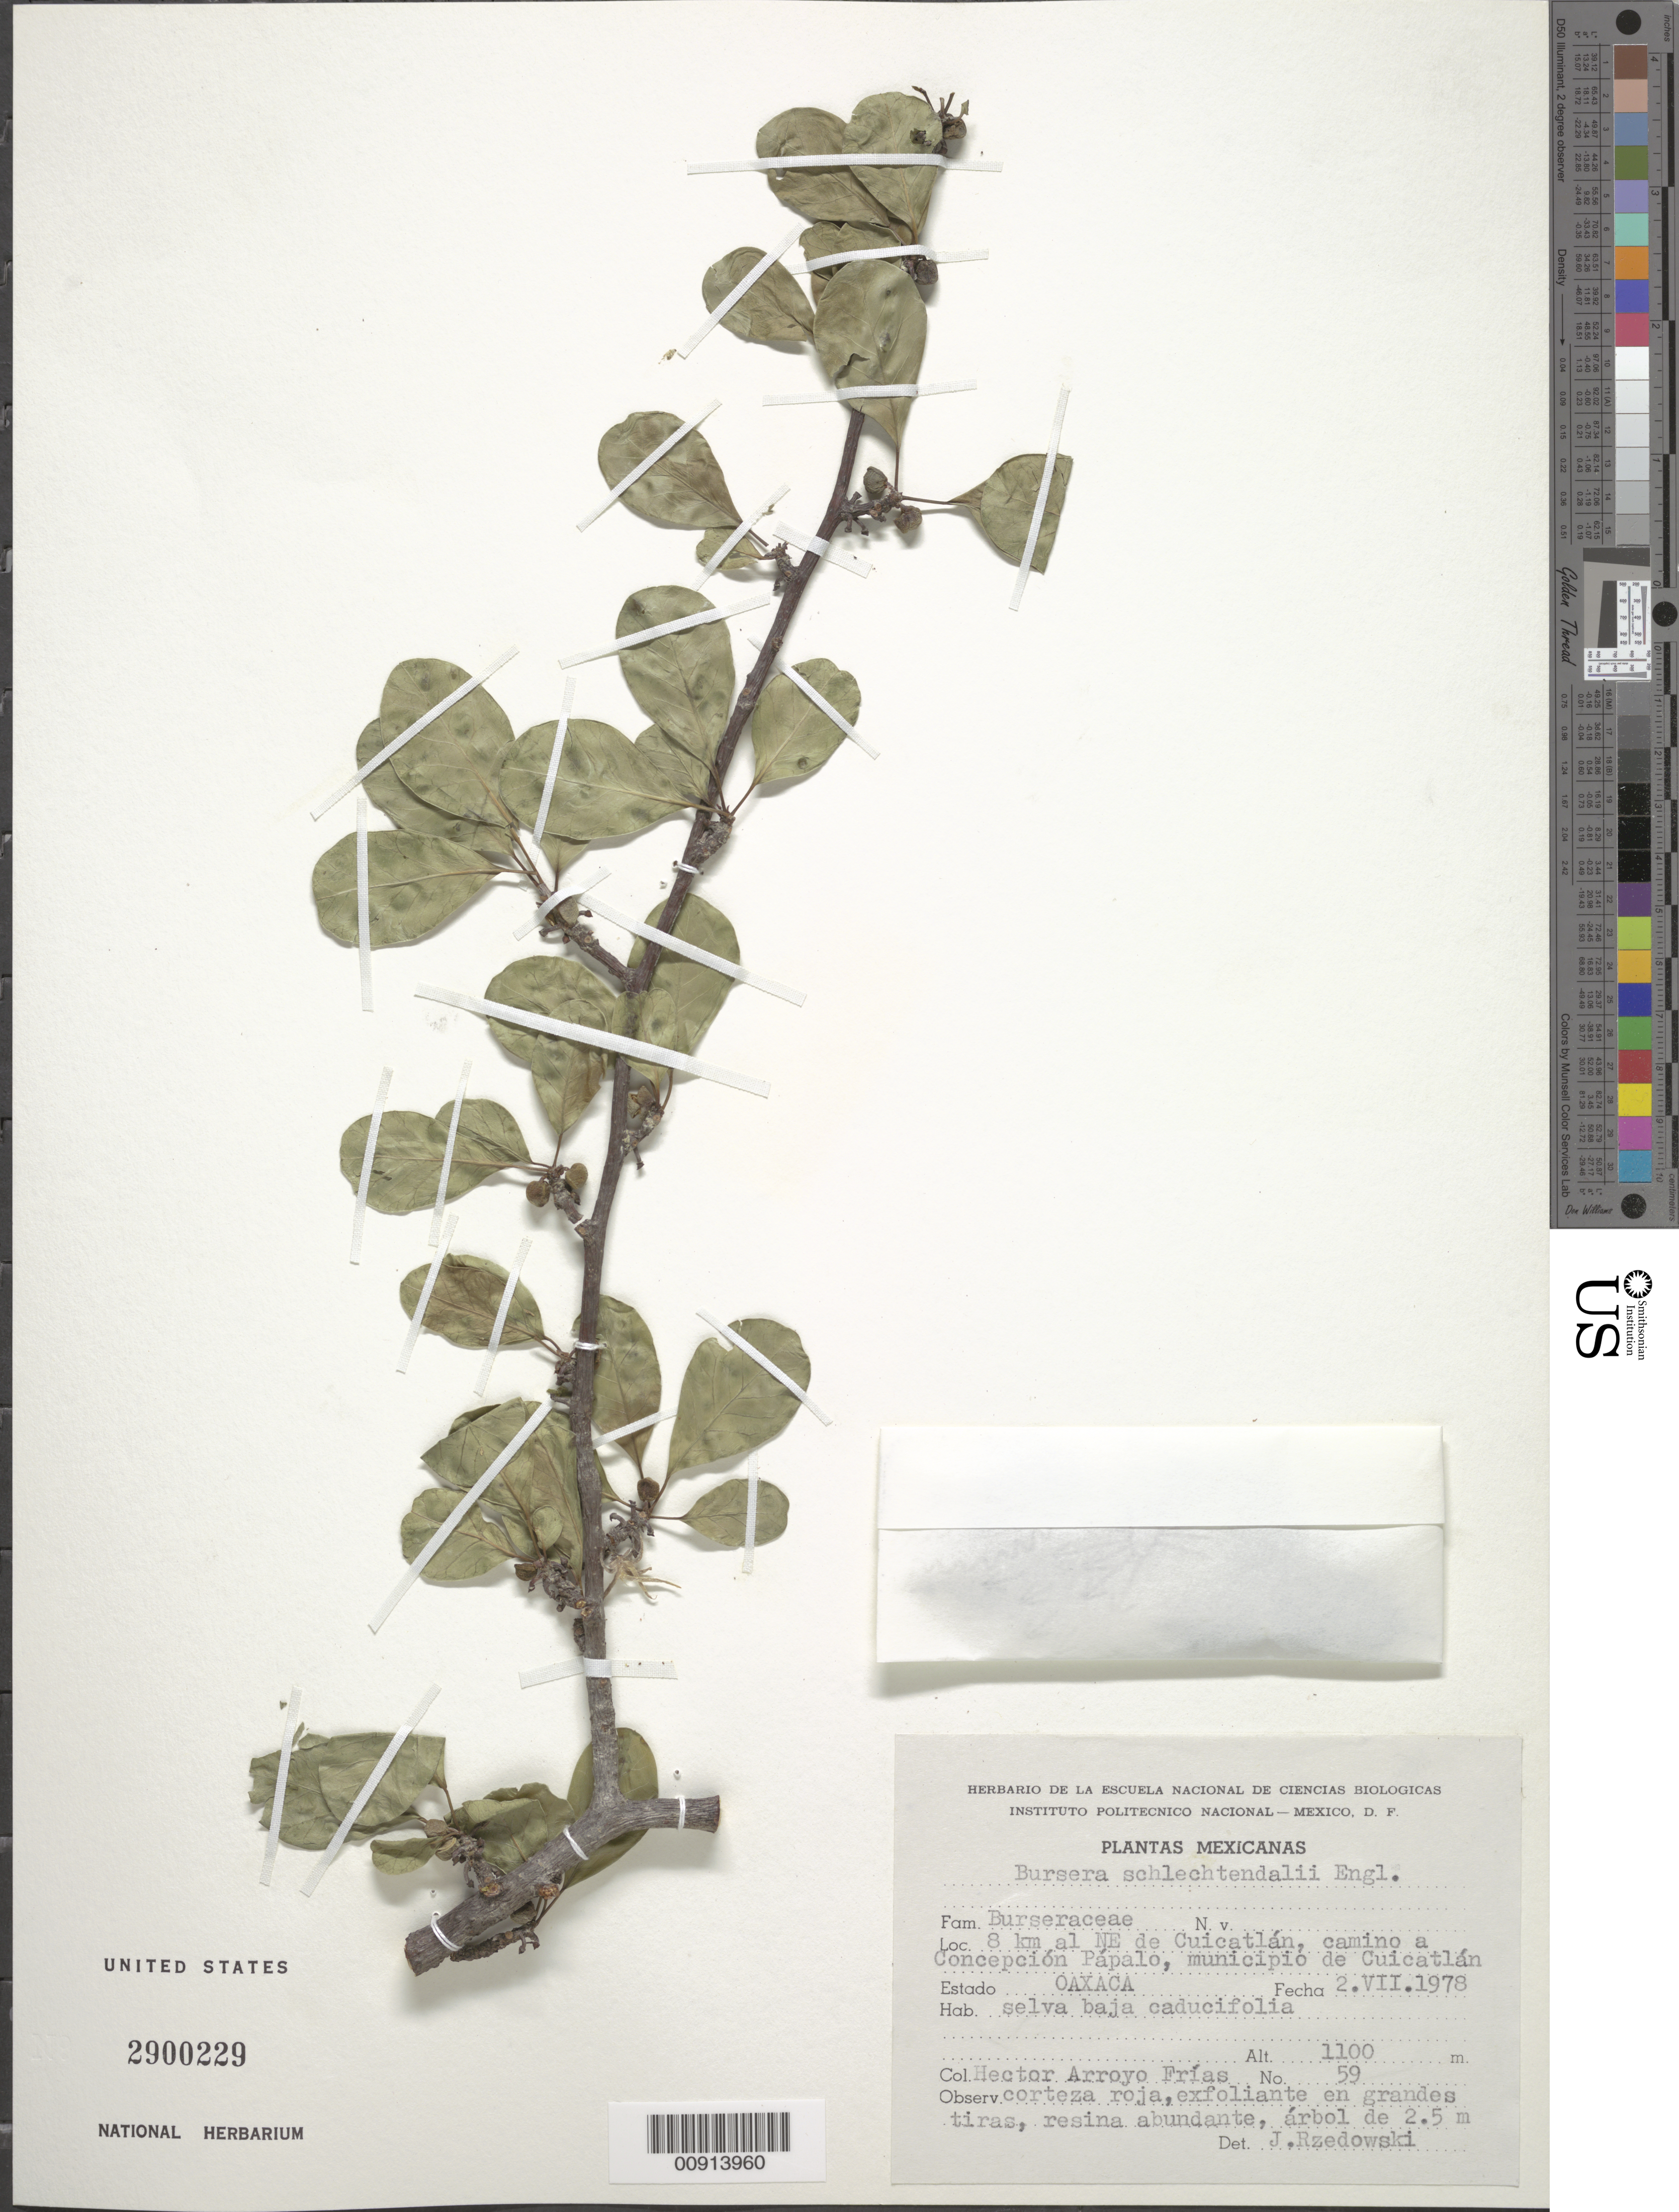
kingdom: Plantae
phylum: Tracheophyta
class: Magnoliopsida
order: Sapindales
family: Burseraceae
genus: Bursera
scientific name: Bursera schlechtendalii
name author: Engl.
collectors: Arroyo Frías, H.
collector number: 59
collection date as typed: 02 Jul 1978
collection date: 1978-07-02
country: Mexico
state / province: Oaxaca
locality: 8 km al NE de Cuicatlán, camino a Concepción Pápalo, municipio de Cuicatlán, Estado Oaxaca.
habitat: Selva baja caducifolia.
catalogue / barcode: US 2900229